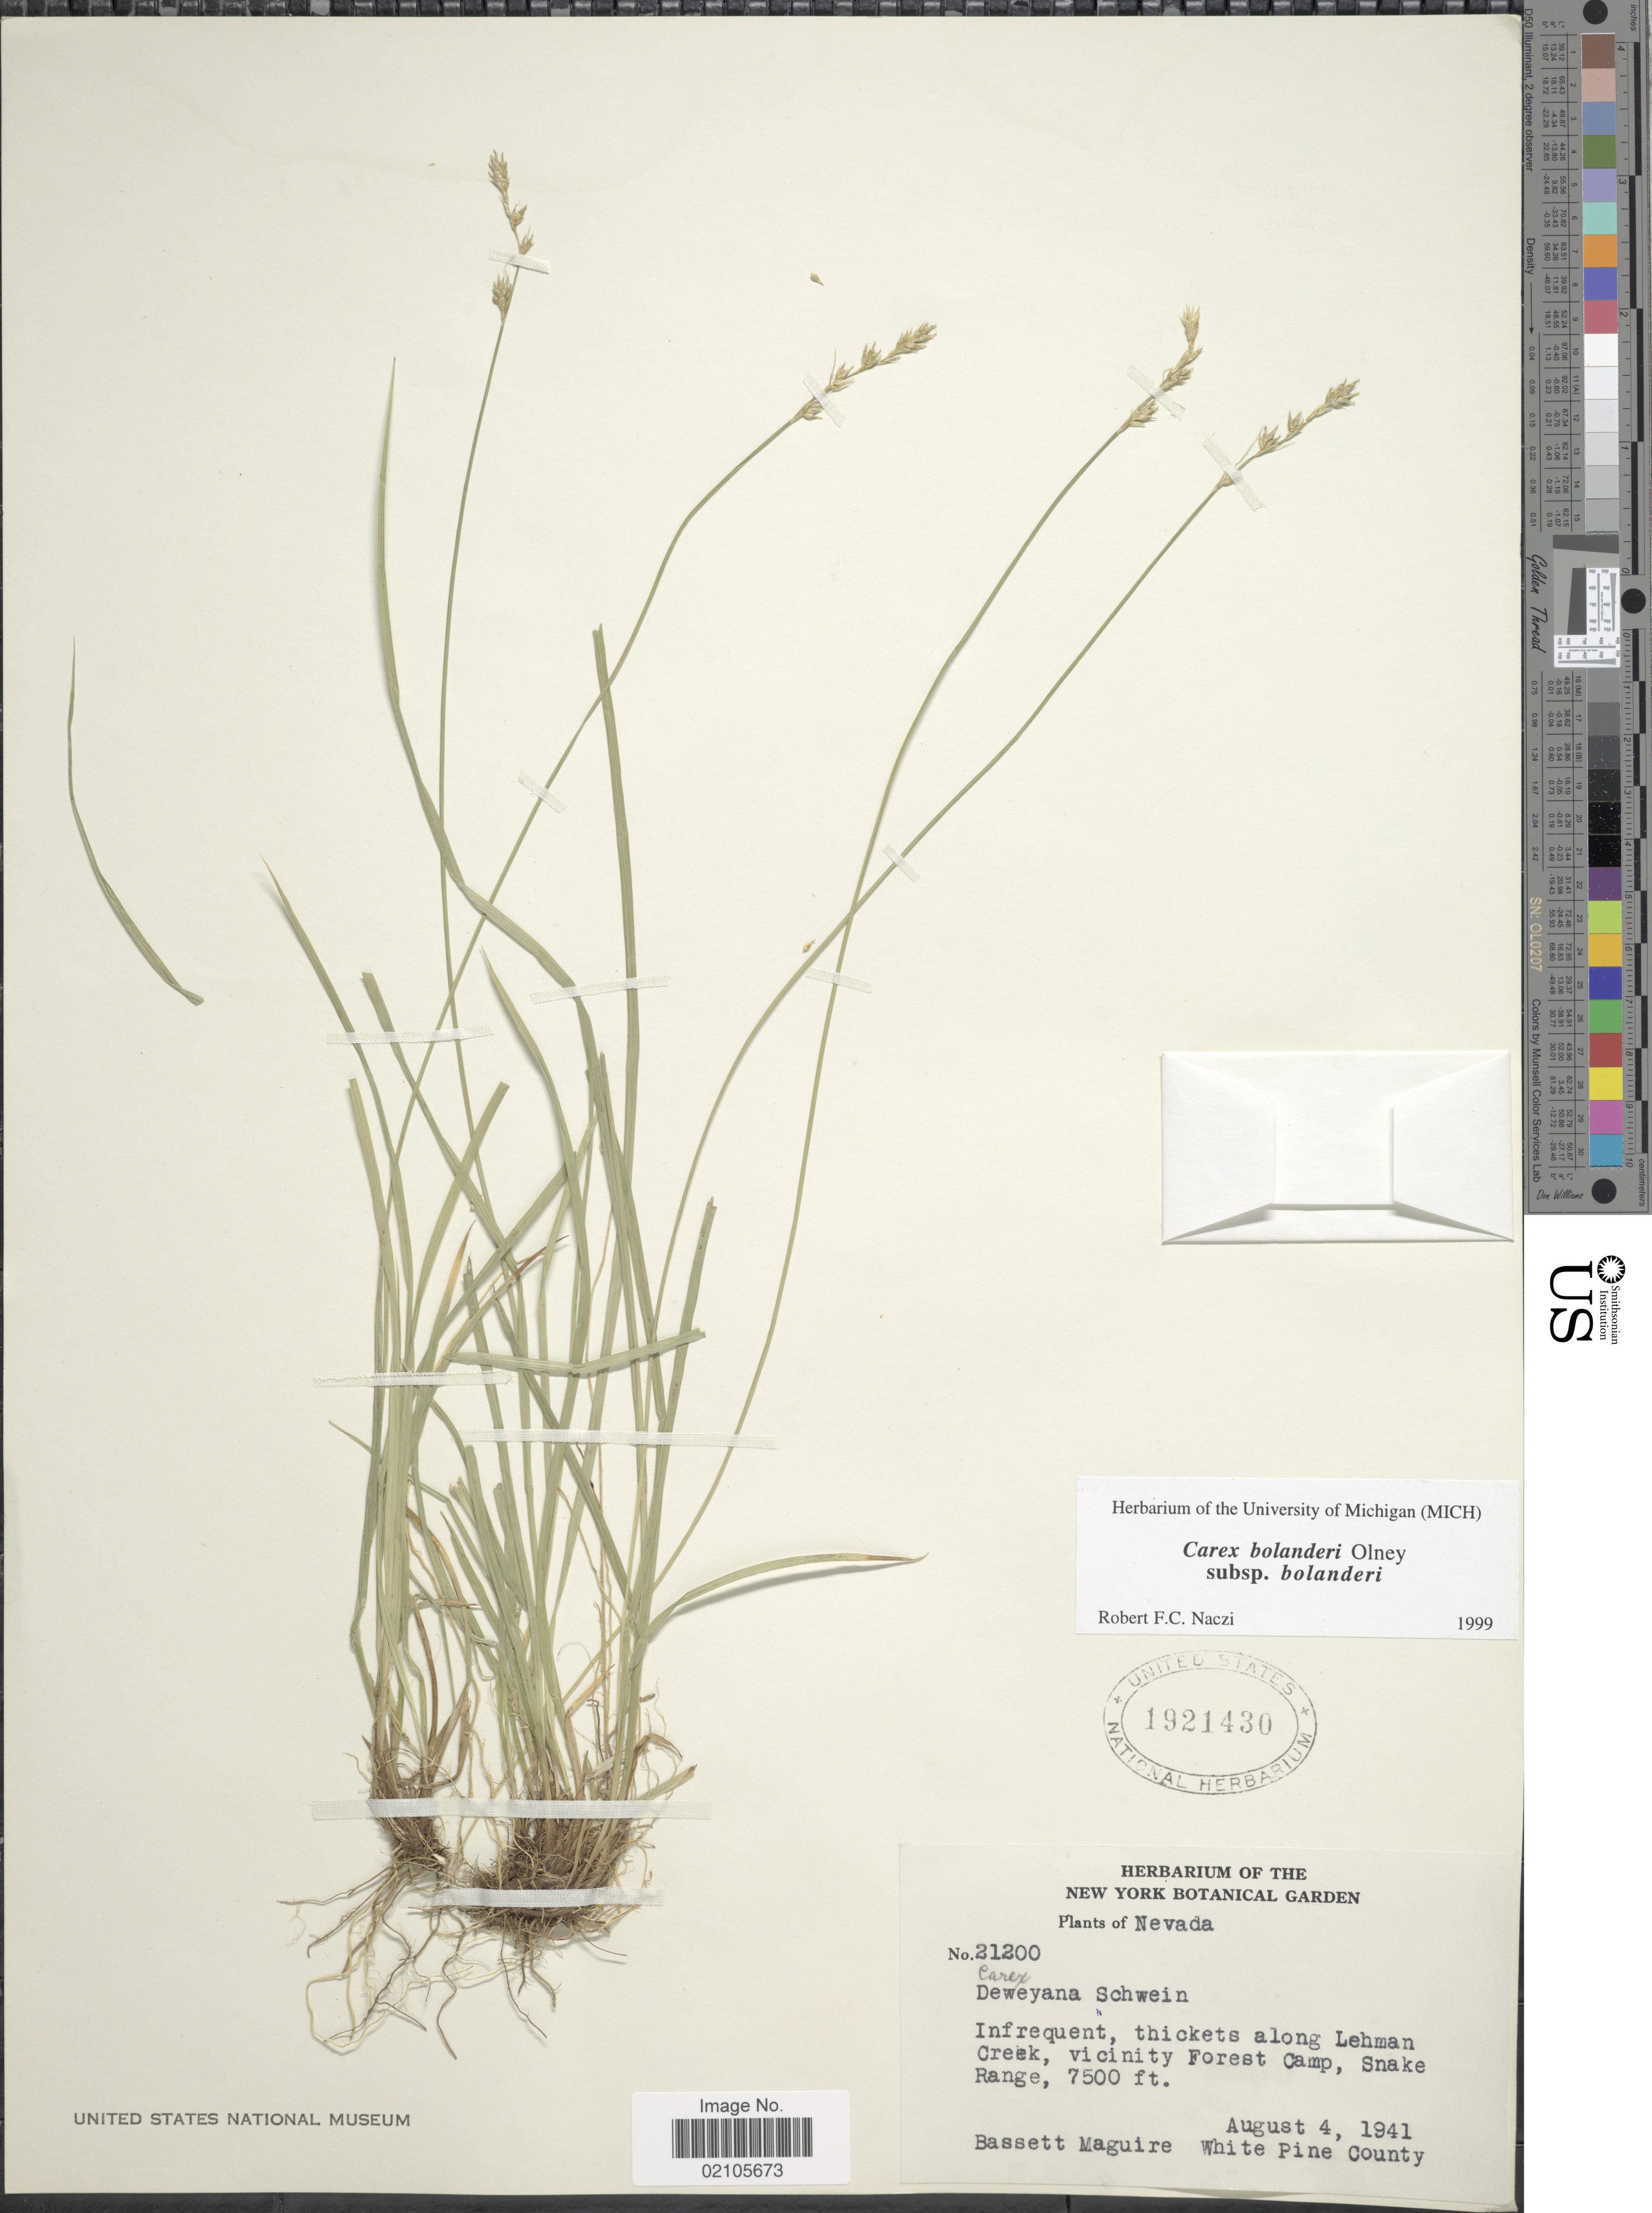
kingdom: Plantae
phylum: Tracheophyta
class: Liliopsida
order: Poales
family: Cyperaceae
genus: Carex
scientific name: Carex bolanderi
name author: Olney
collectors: B. Maguire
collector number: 21200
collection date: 1941-08-04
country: United States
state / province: Nevada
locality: Infrequent, thickets along Lehman Creek, vicinity Forest Camp, Snake Range, White Pine County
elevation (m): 2286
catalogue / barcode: US 1921430